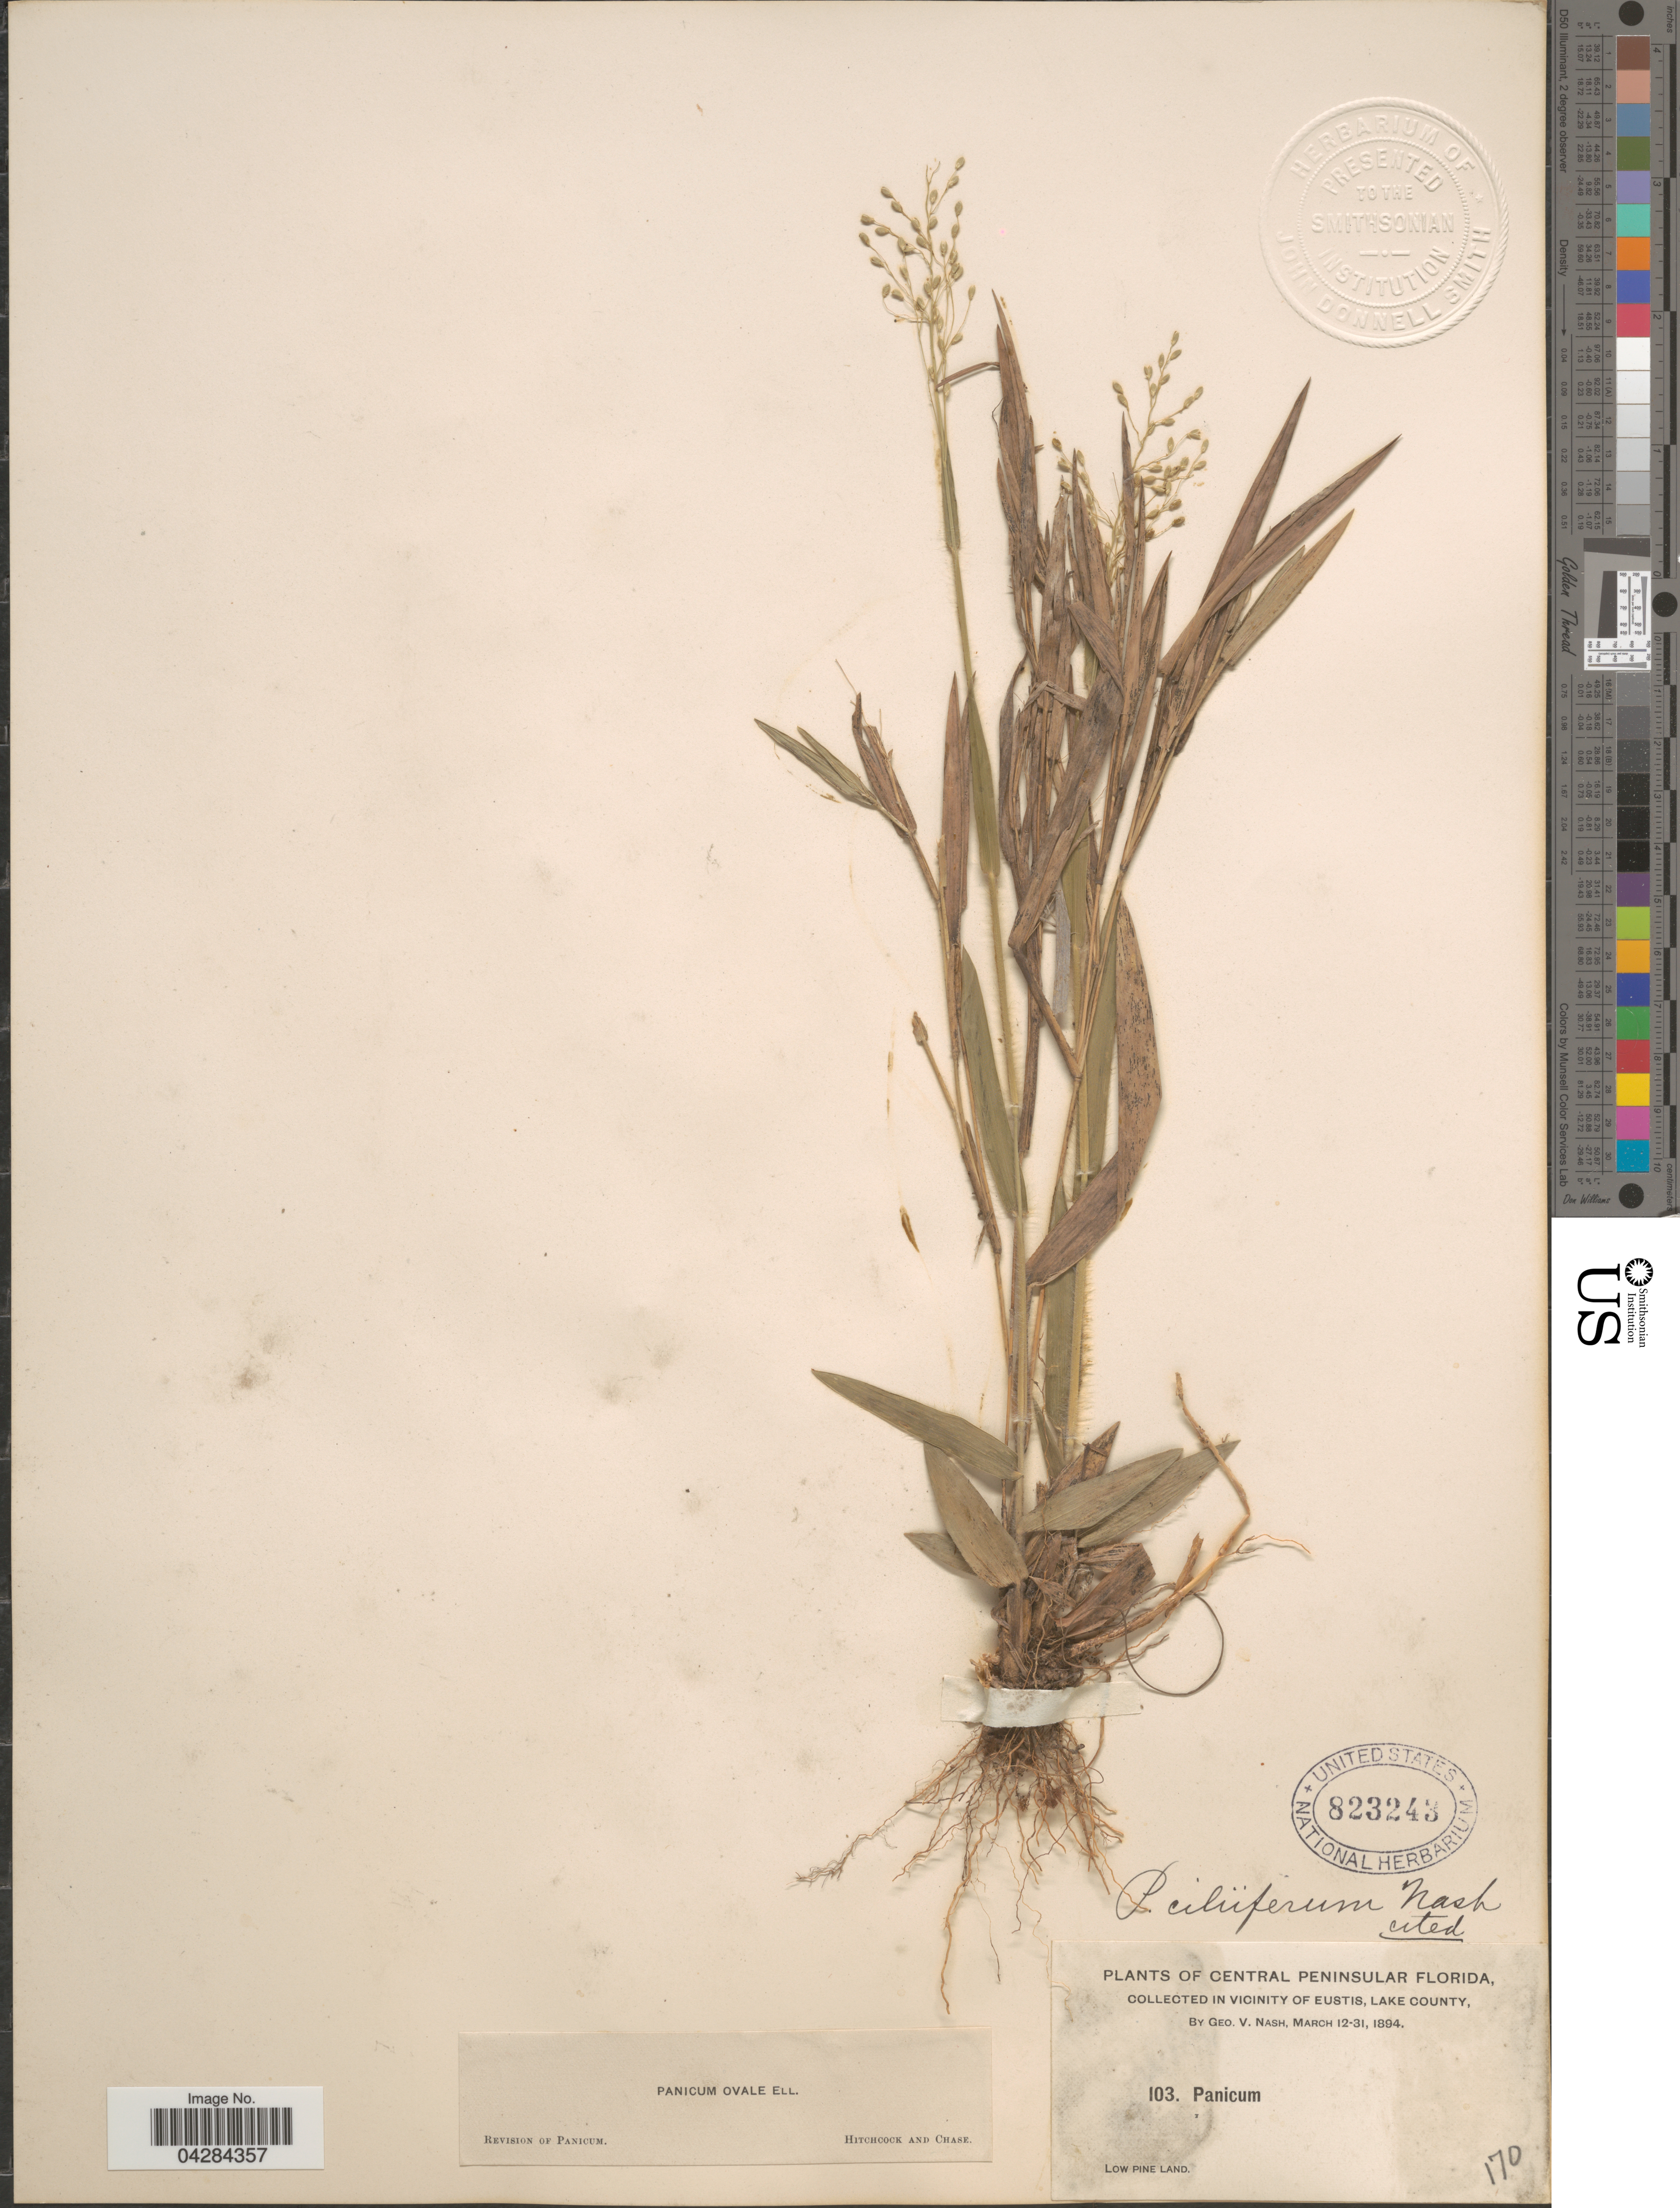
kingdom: Plantae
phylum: Tracheophyta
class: Liliopsida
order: Poales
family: Poaceae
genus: Dichanthelium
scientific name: Dichanthelium ovale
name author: (Elliott) Gould & C.A. Clark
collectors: G. V. Nash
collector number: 103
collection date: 1894-03-12/1894-03-31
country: United States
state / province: Florida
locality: Central Peninsular Florida. In Vicinity of Eustis, Lake County. Low Pine Land.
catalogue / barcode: US 823243